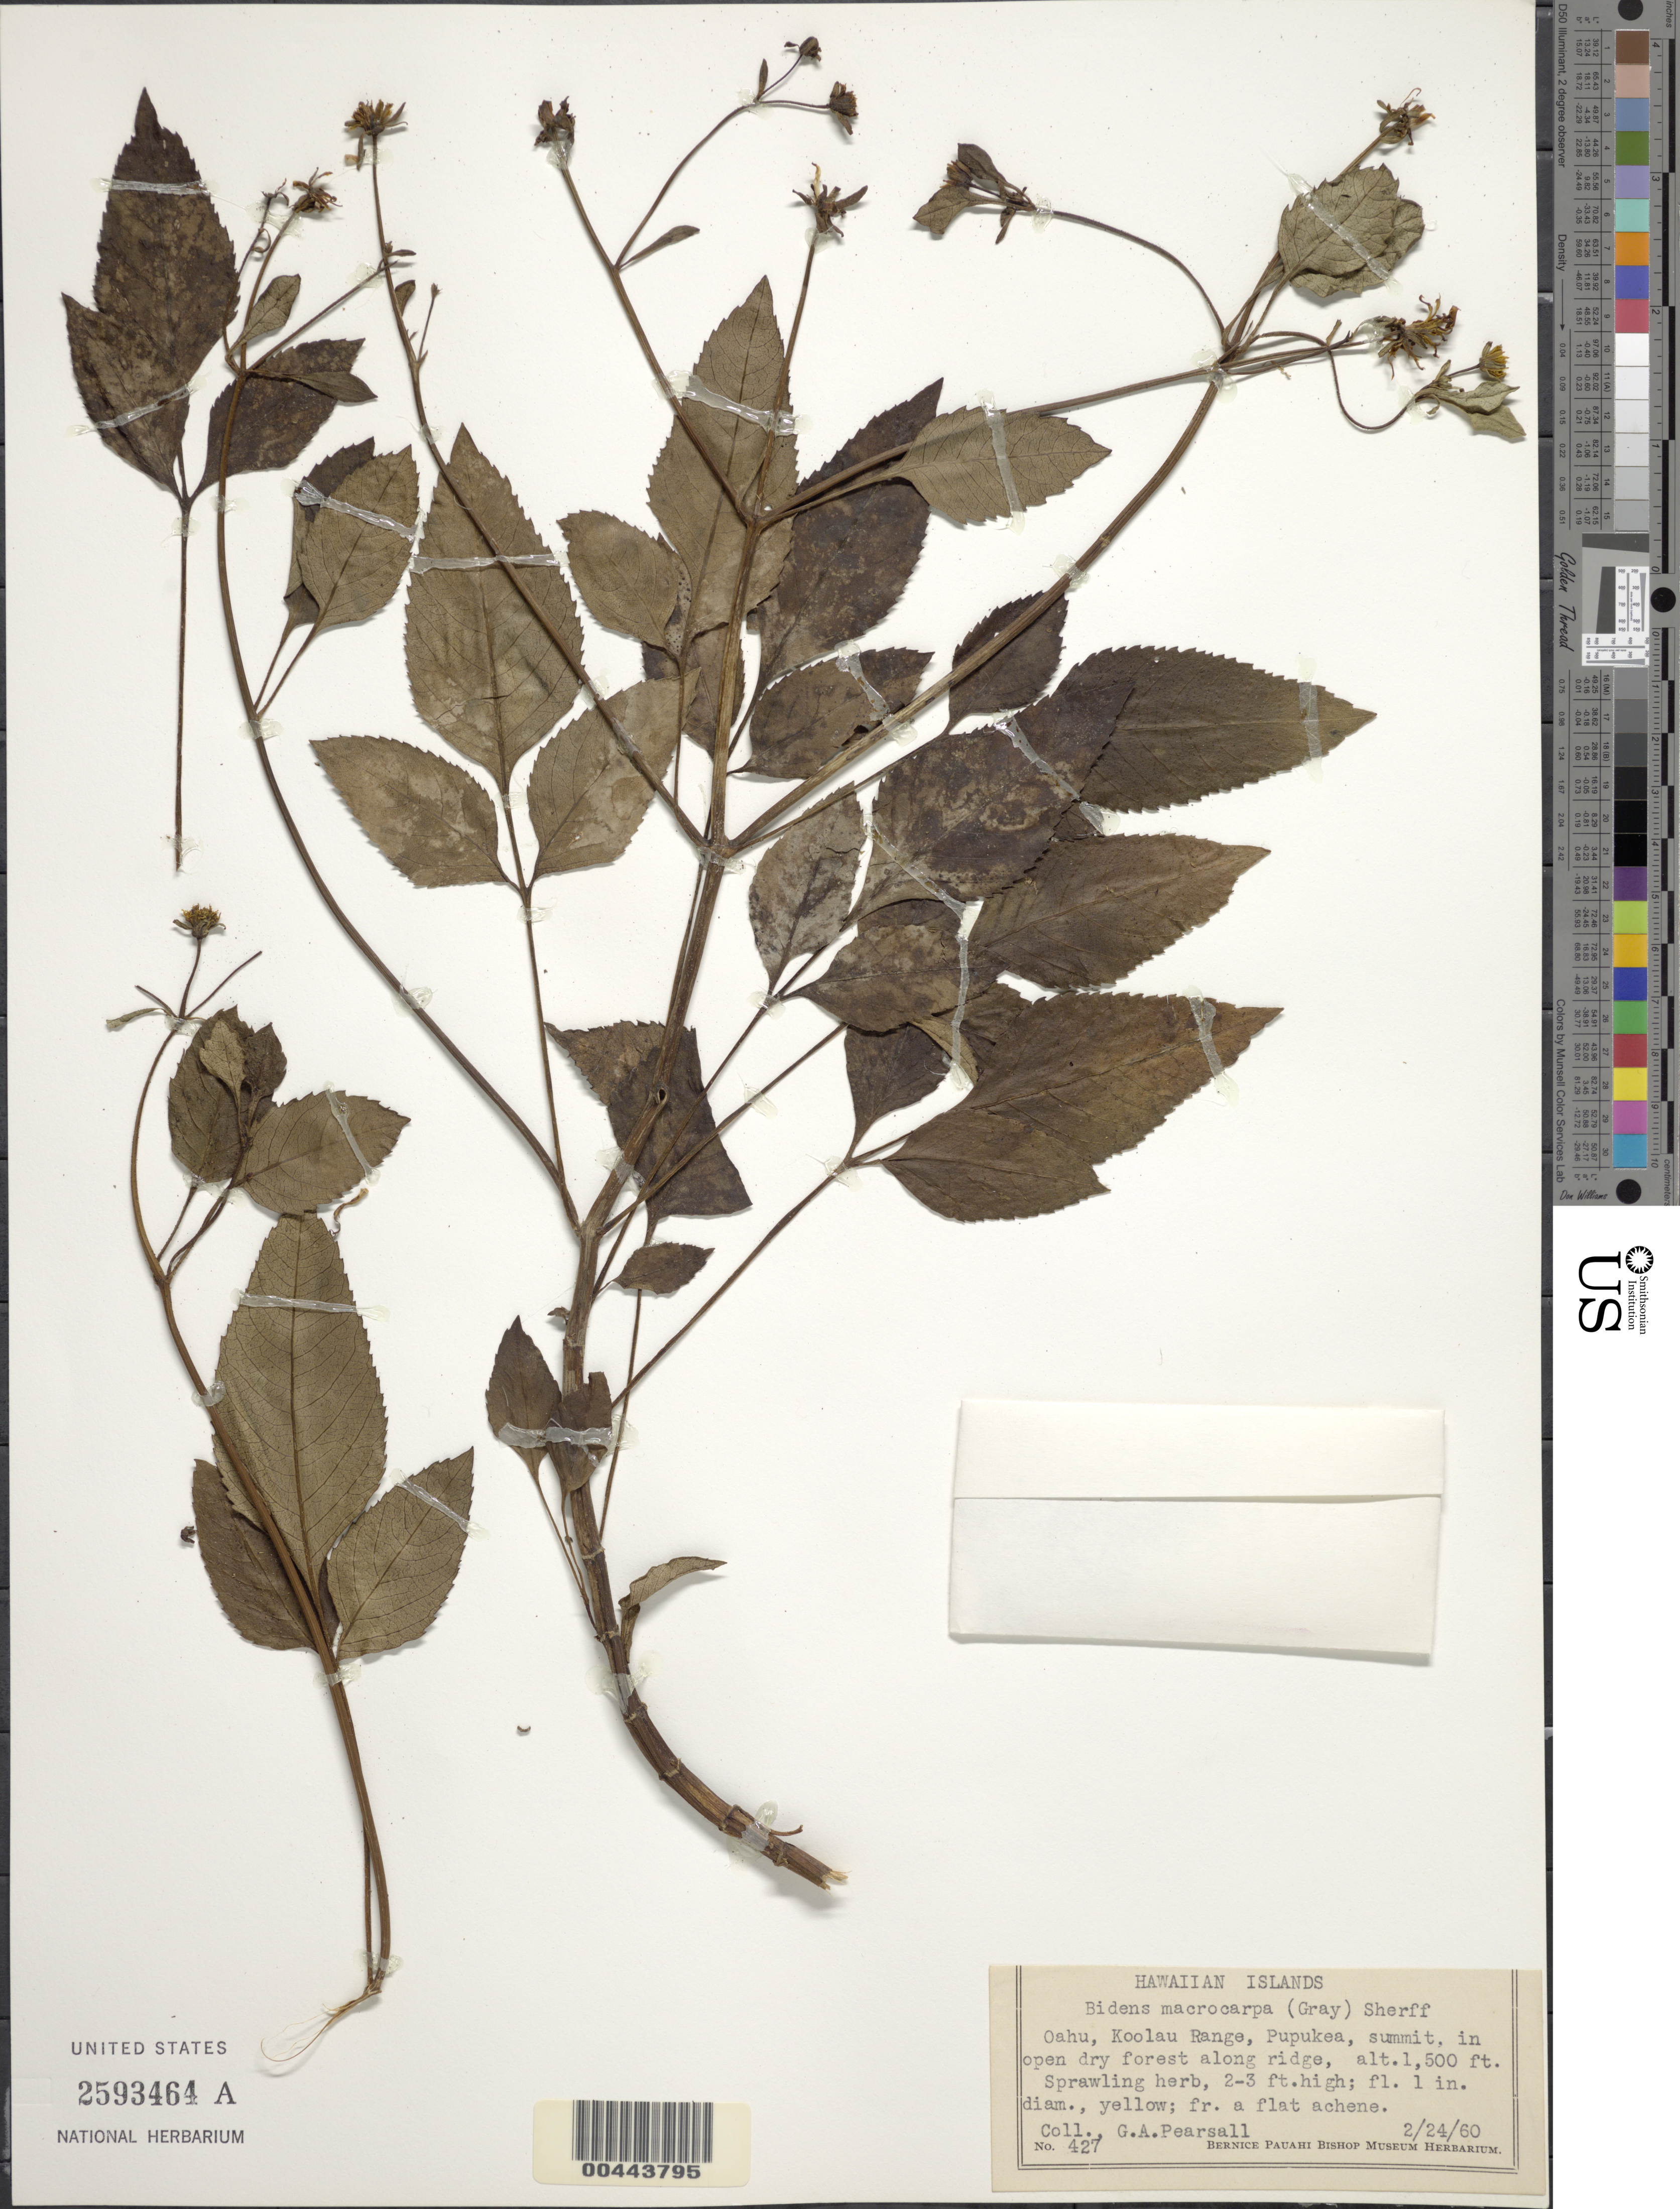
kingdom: Plantae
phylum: Tracheophyta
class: Magnoliopsida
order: Asterales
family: Asteraceae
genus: Bidens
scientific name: Bidens macrocarpa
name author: (A. Gray) Sherff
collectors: G. Pearsall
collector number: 427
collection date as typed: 24 Feb 1960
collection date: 1960-02-24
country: United States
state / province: Hawaii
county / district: Honolulu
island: Oahu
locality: Koolau Range, Pupukea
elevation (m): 457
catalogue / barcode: US 2593464A